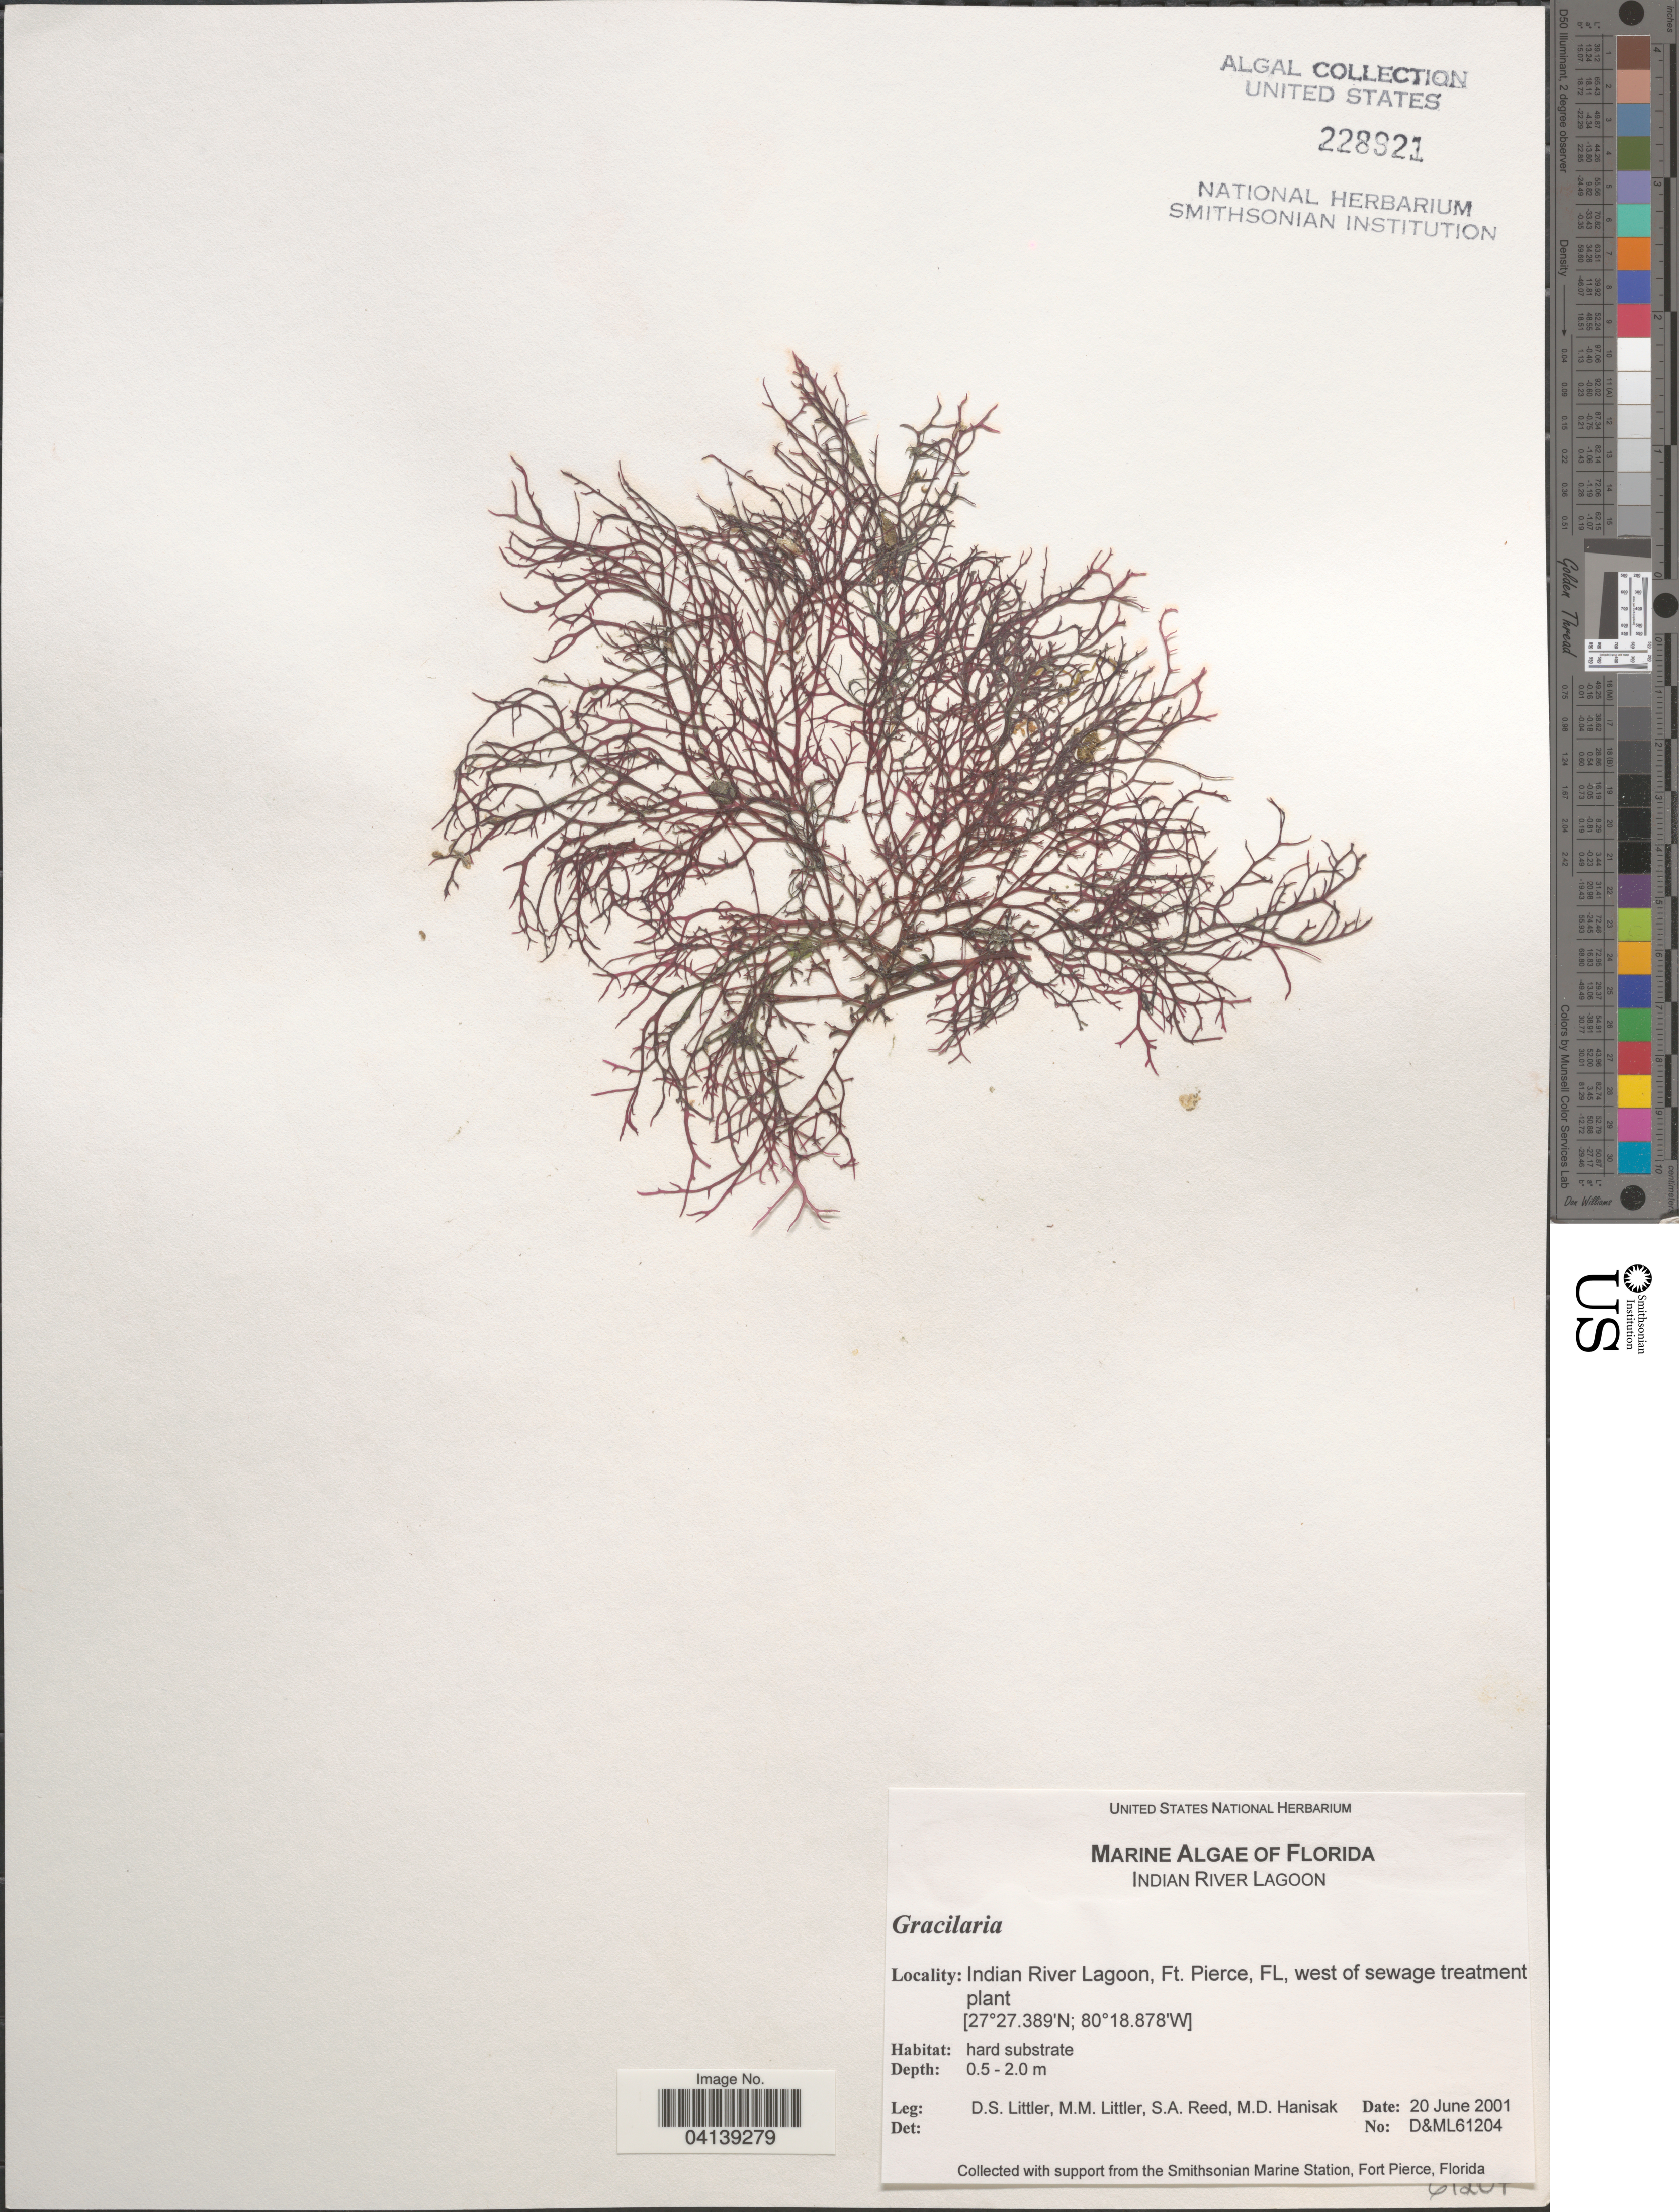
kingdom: Plantae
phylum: Rhodophyta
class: Florideophyceae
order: Gracilariales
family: Gracilariaceae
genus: Gracilaria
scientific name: Gracilaria sp.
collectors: D. S. Littler, S. Reed & M. Hanisak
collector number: D&ML61204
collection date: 2001-06-20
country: United States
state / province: Florida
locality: Indian River Lagoon, Ft. Pierce, west of sewage treatment plant.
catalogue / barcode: US 228921